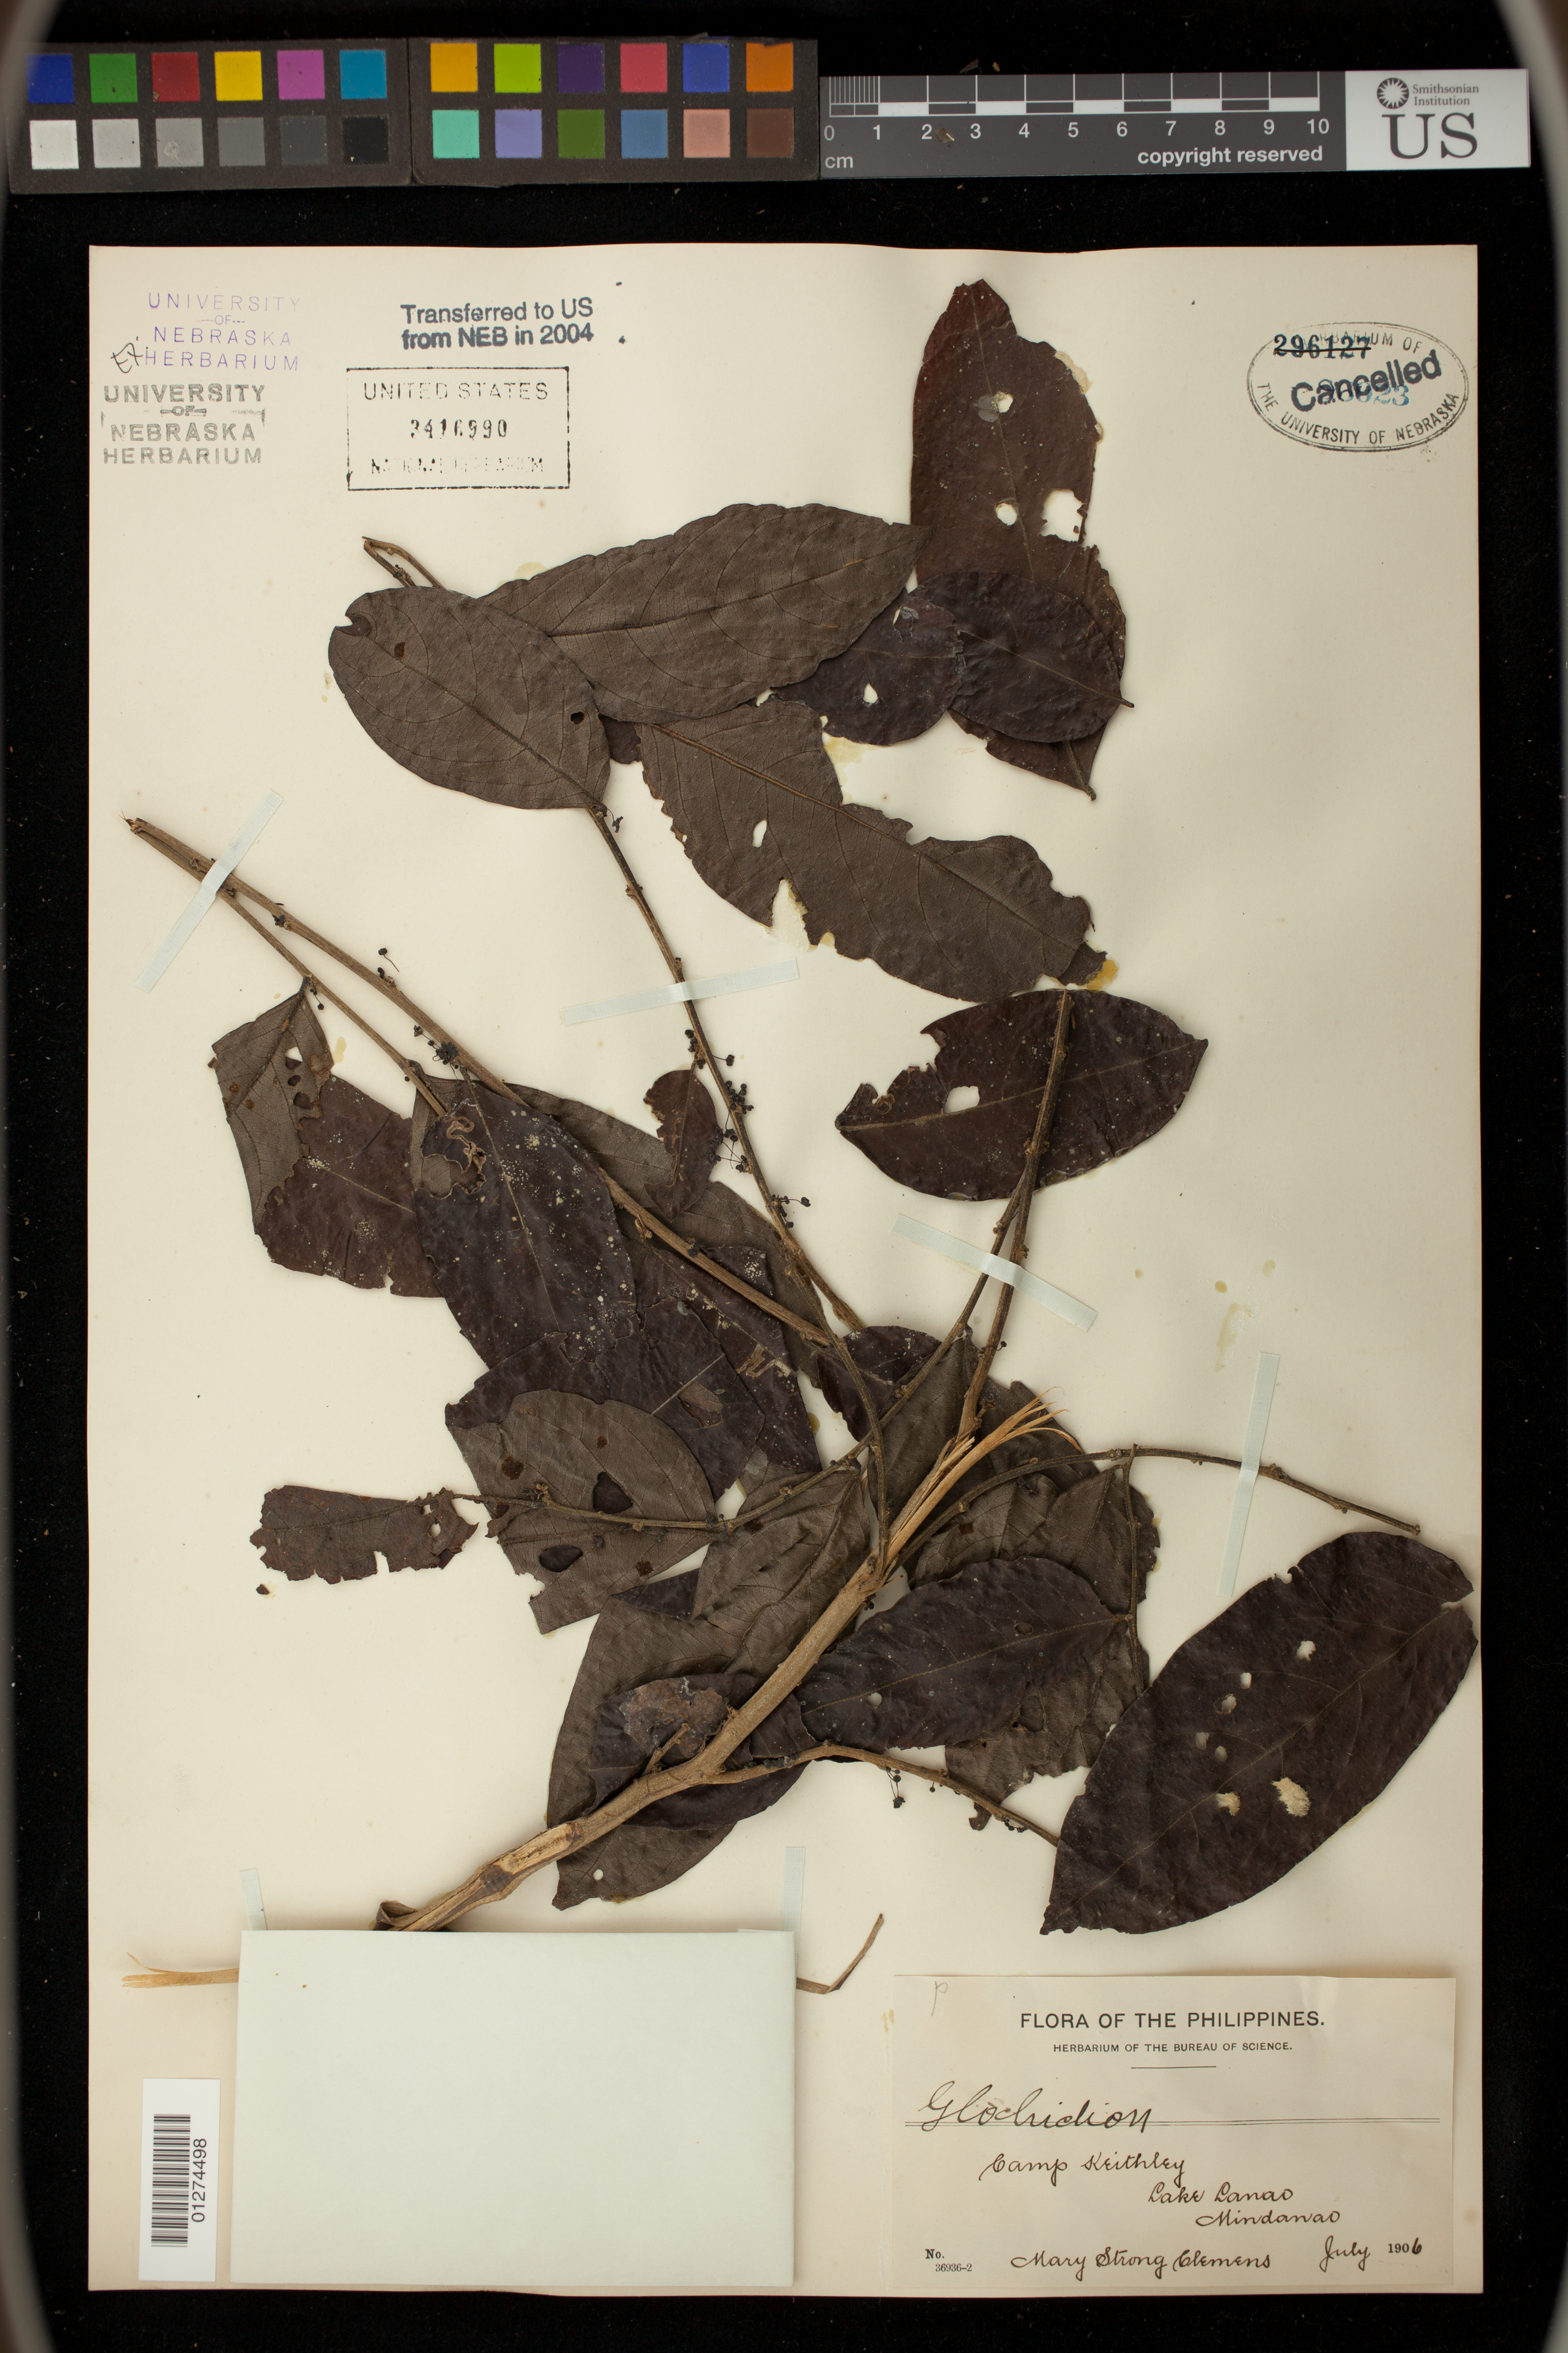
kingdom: Plantae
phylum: Tracheophyta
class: Magnoliopsida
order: Malpighiales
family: Phyllanthaceae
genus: Glochidion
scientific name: Glochidion sp.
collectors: M. S. Clemens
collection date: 1906-07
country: Philippines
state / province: Muslim Mindanao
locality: Camp Keithley, Lake Lanao, Mindanao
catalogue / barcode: US 3416990